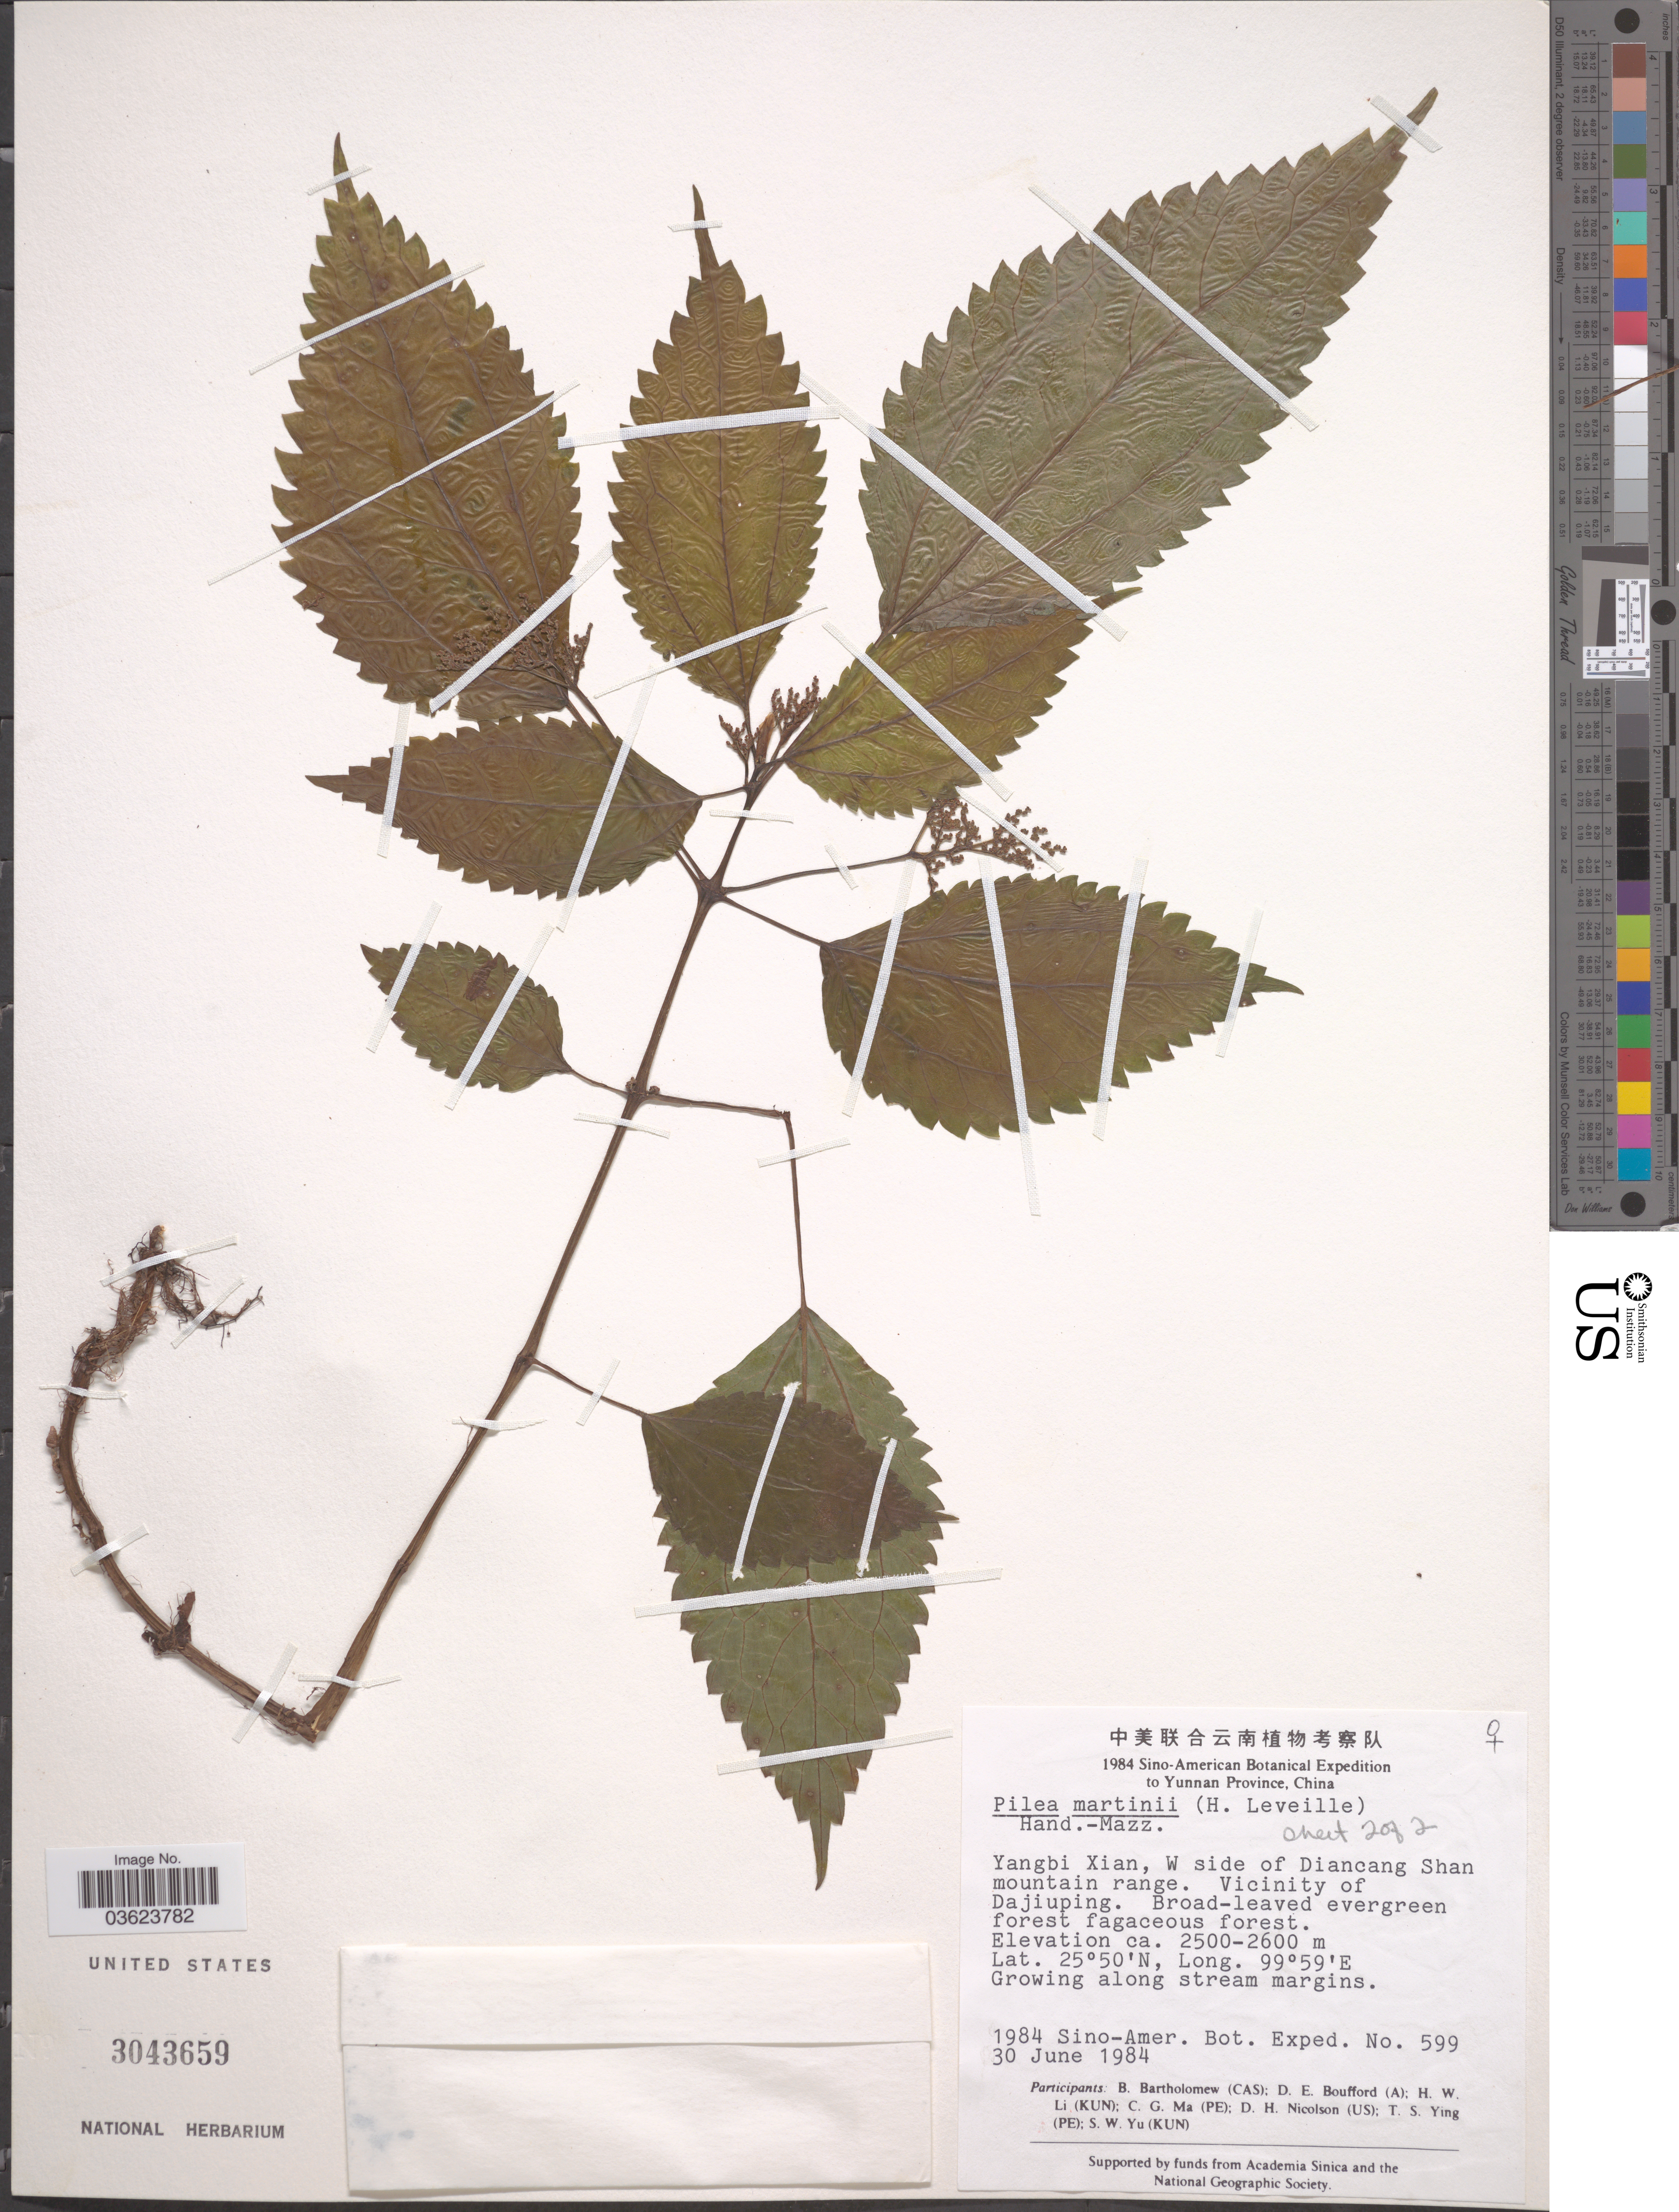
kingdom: Plantae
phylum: Tracheophyta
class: Magnoliopsida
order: Rosales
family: Urticaceae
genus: Pilea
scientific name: Pilea martinii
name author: Hand.-Mazz.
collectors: Sino-Amer. Bot. Exped. 1984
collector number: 599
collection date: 1984-06-30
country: China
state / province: Yunnan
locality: Yangbi Xian, W side of Diancang Shan mountain range. Vicinity of Dajiuping.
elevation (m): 2500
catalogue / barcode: US 3043659